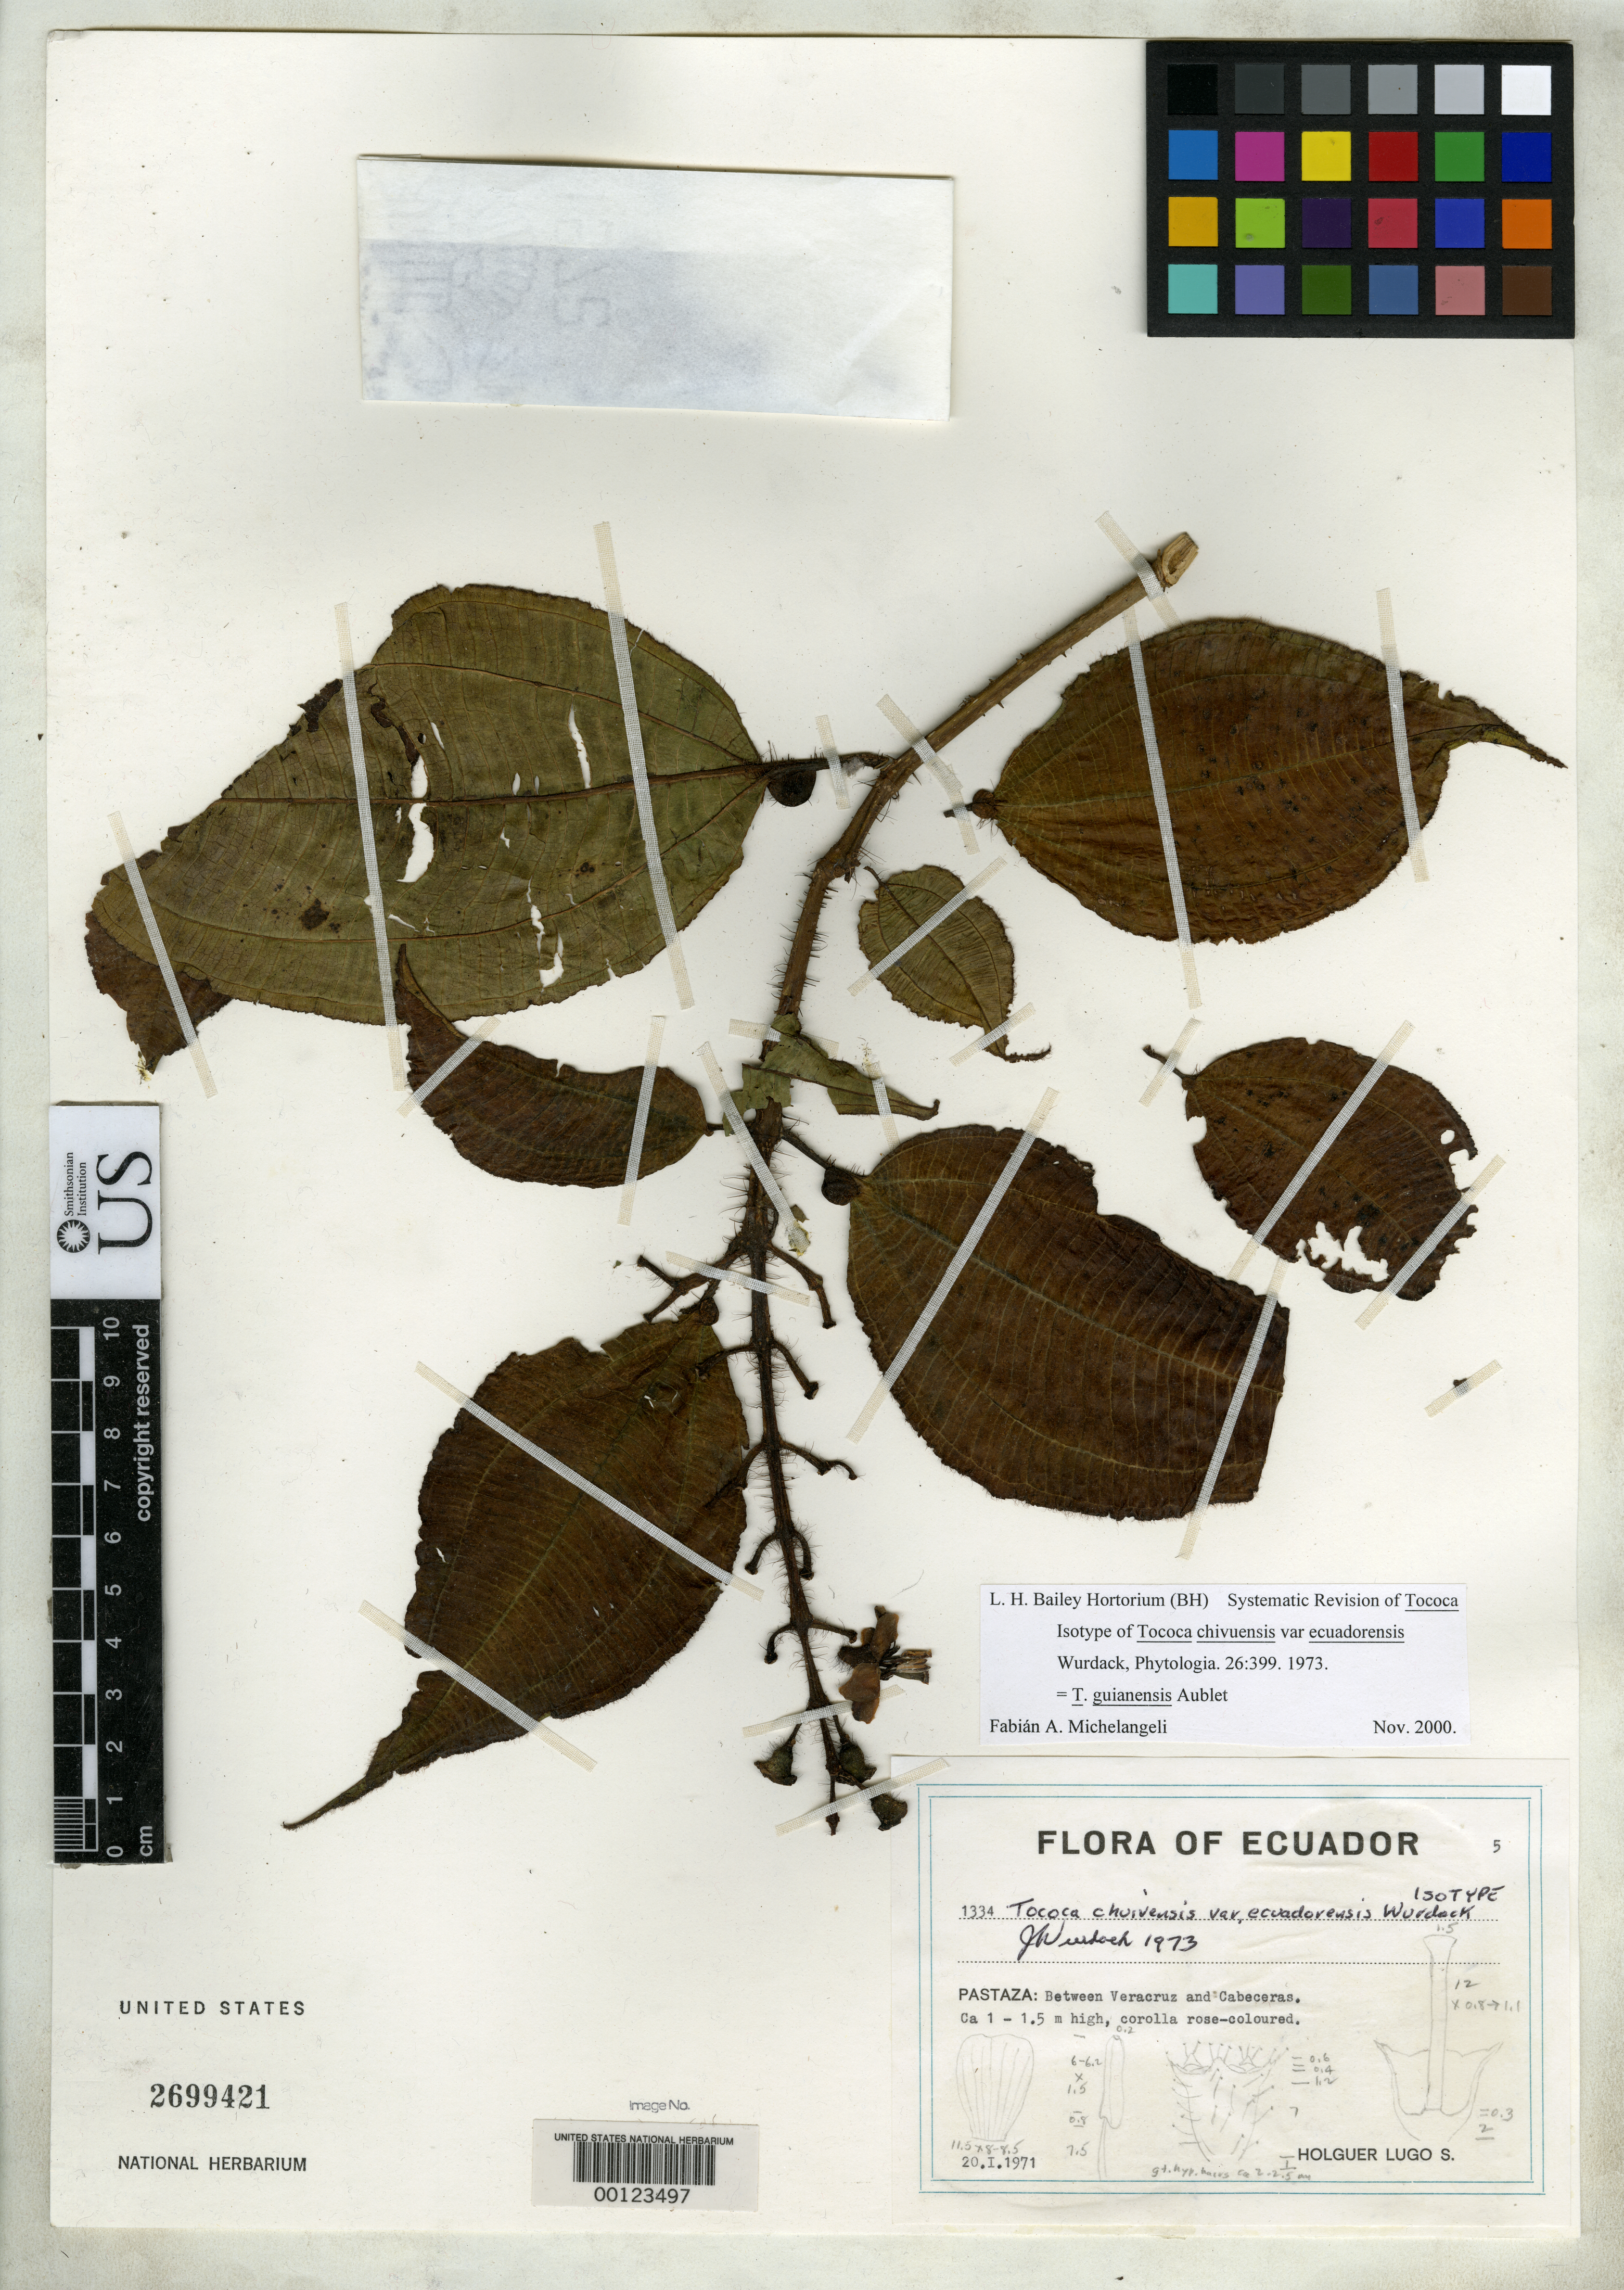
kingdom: Plantae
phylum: Tracheophyta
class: Magnoliopsida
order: Myrtales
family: Melastomataceae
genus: Tococa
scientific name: Tococa chuivensis var. ecuadorensis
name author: Wurdack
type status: Isotype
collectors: H. Lugo S.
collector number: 1334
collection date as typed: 20 Jan 1971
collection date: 1971-01-20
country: Ecuador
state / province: Pastaza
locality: Between Veracruz and Cabecera.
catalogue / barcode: US 2699421